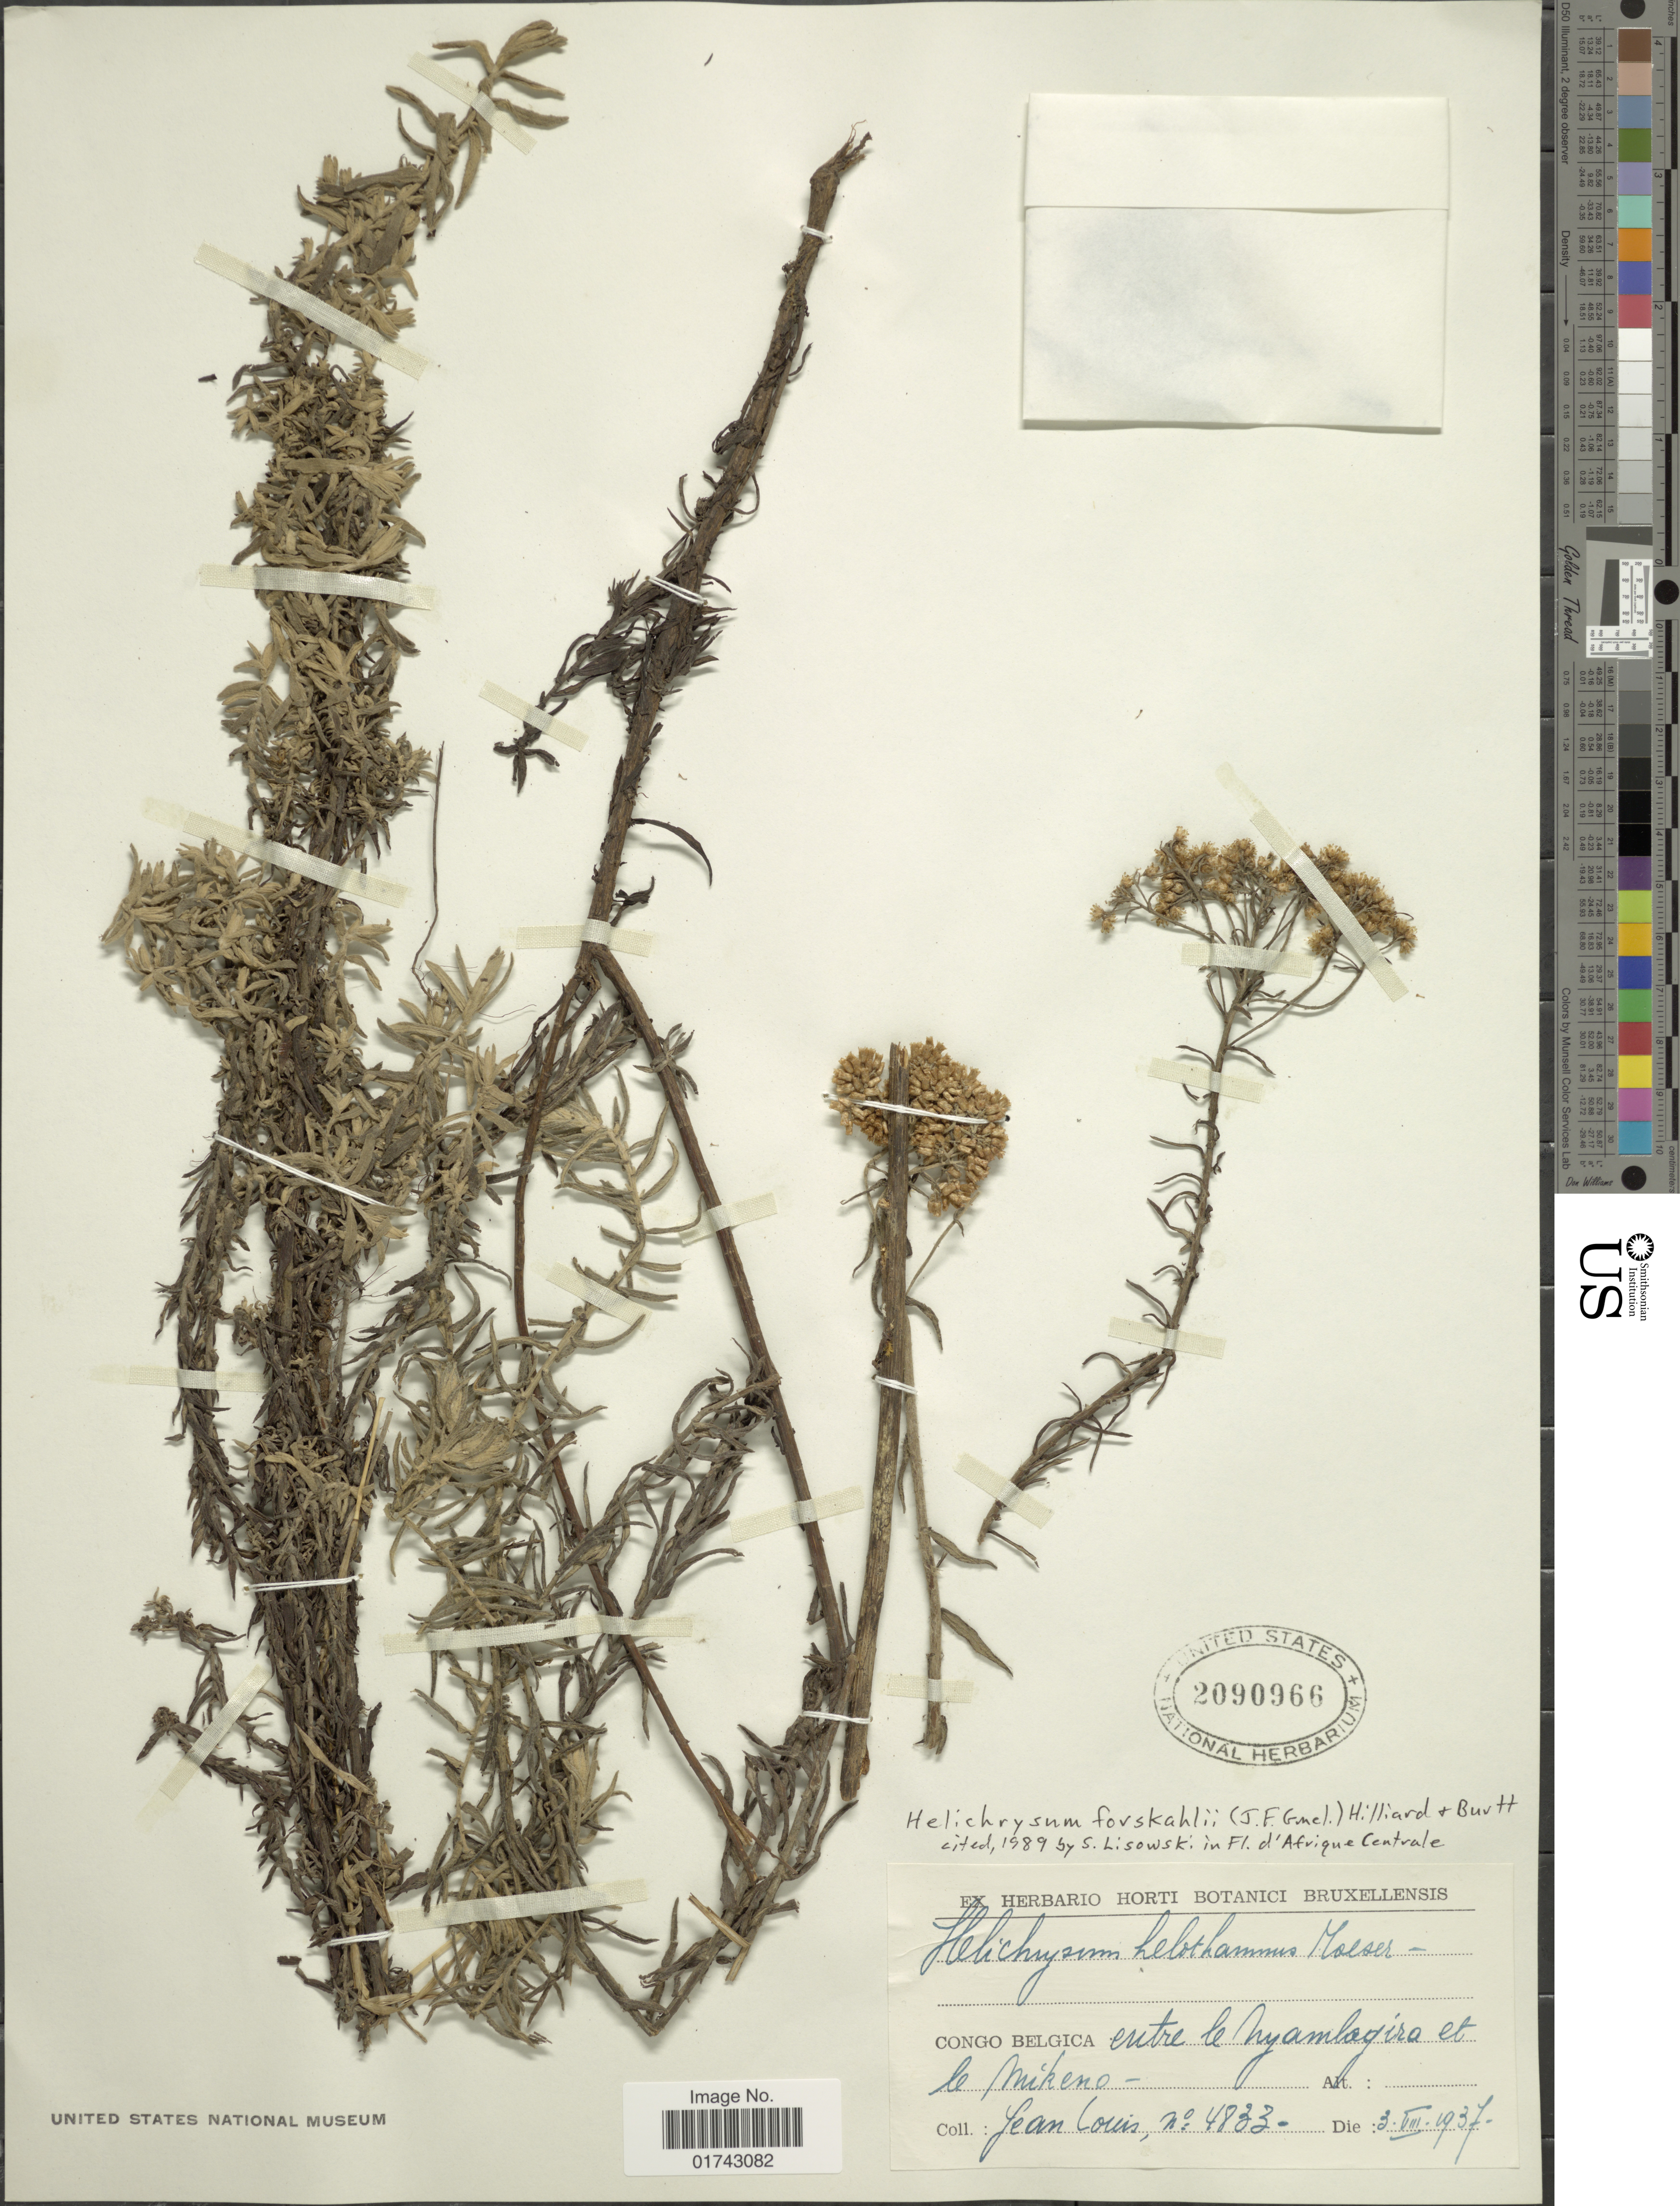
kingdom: Plantae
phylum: Tracheophyta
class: Magnoliopsida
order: Asterales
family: Asteraceae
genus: Helichrysum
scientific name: Helichrysum forskahlii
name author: (J.F. Gmel.) Hilliard & B.L. Burtt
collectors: J. Louis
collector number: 4833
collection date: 1937-08-03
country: Congo, Democratic Republic of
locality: Congo Belgica, entre le Nyamulagira et le Mikeno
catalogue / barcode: US 2090966